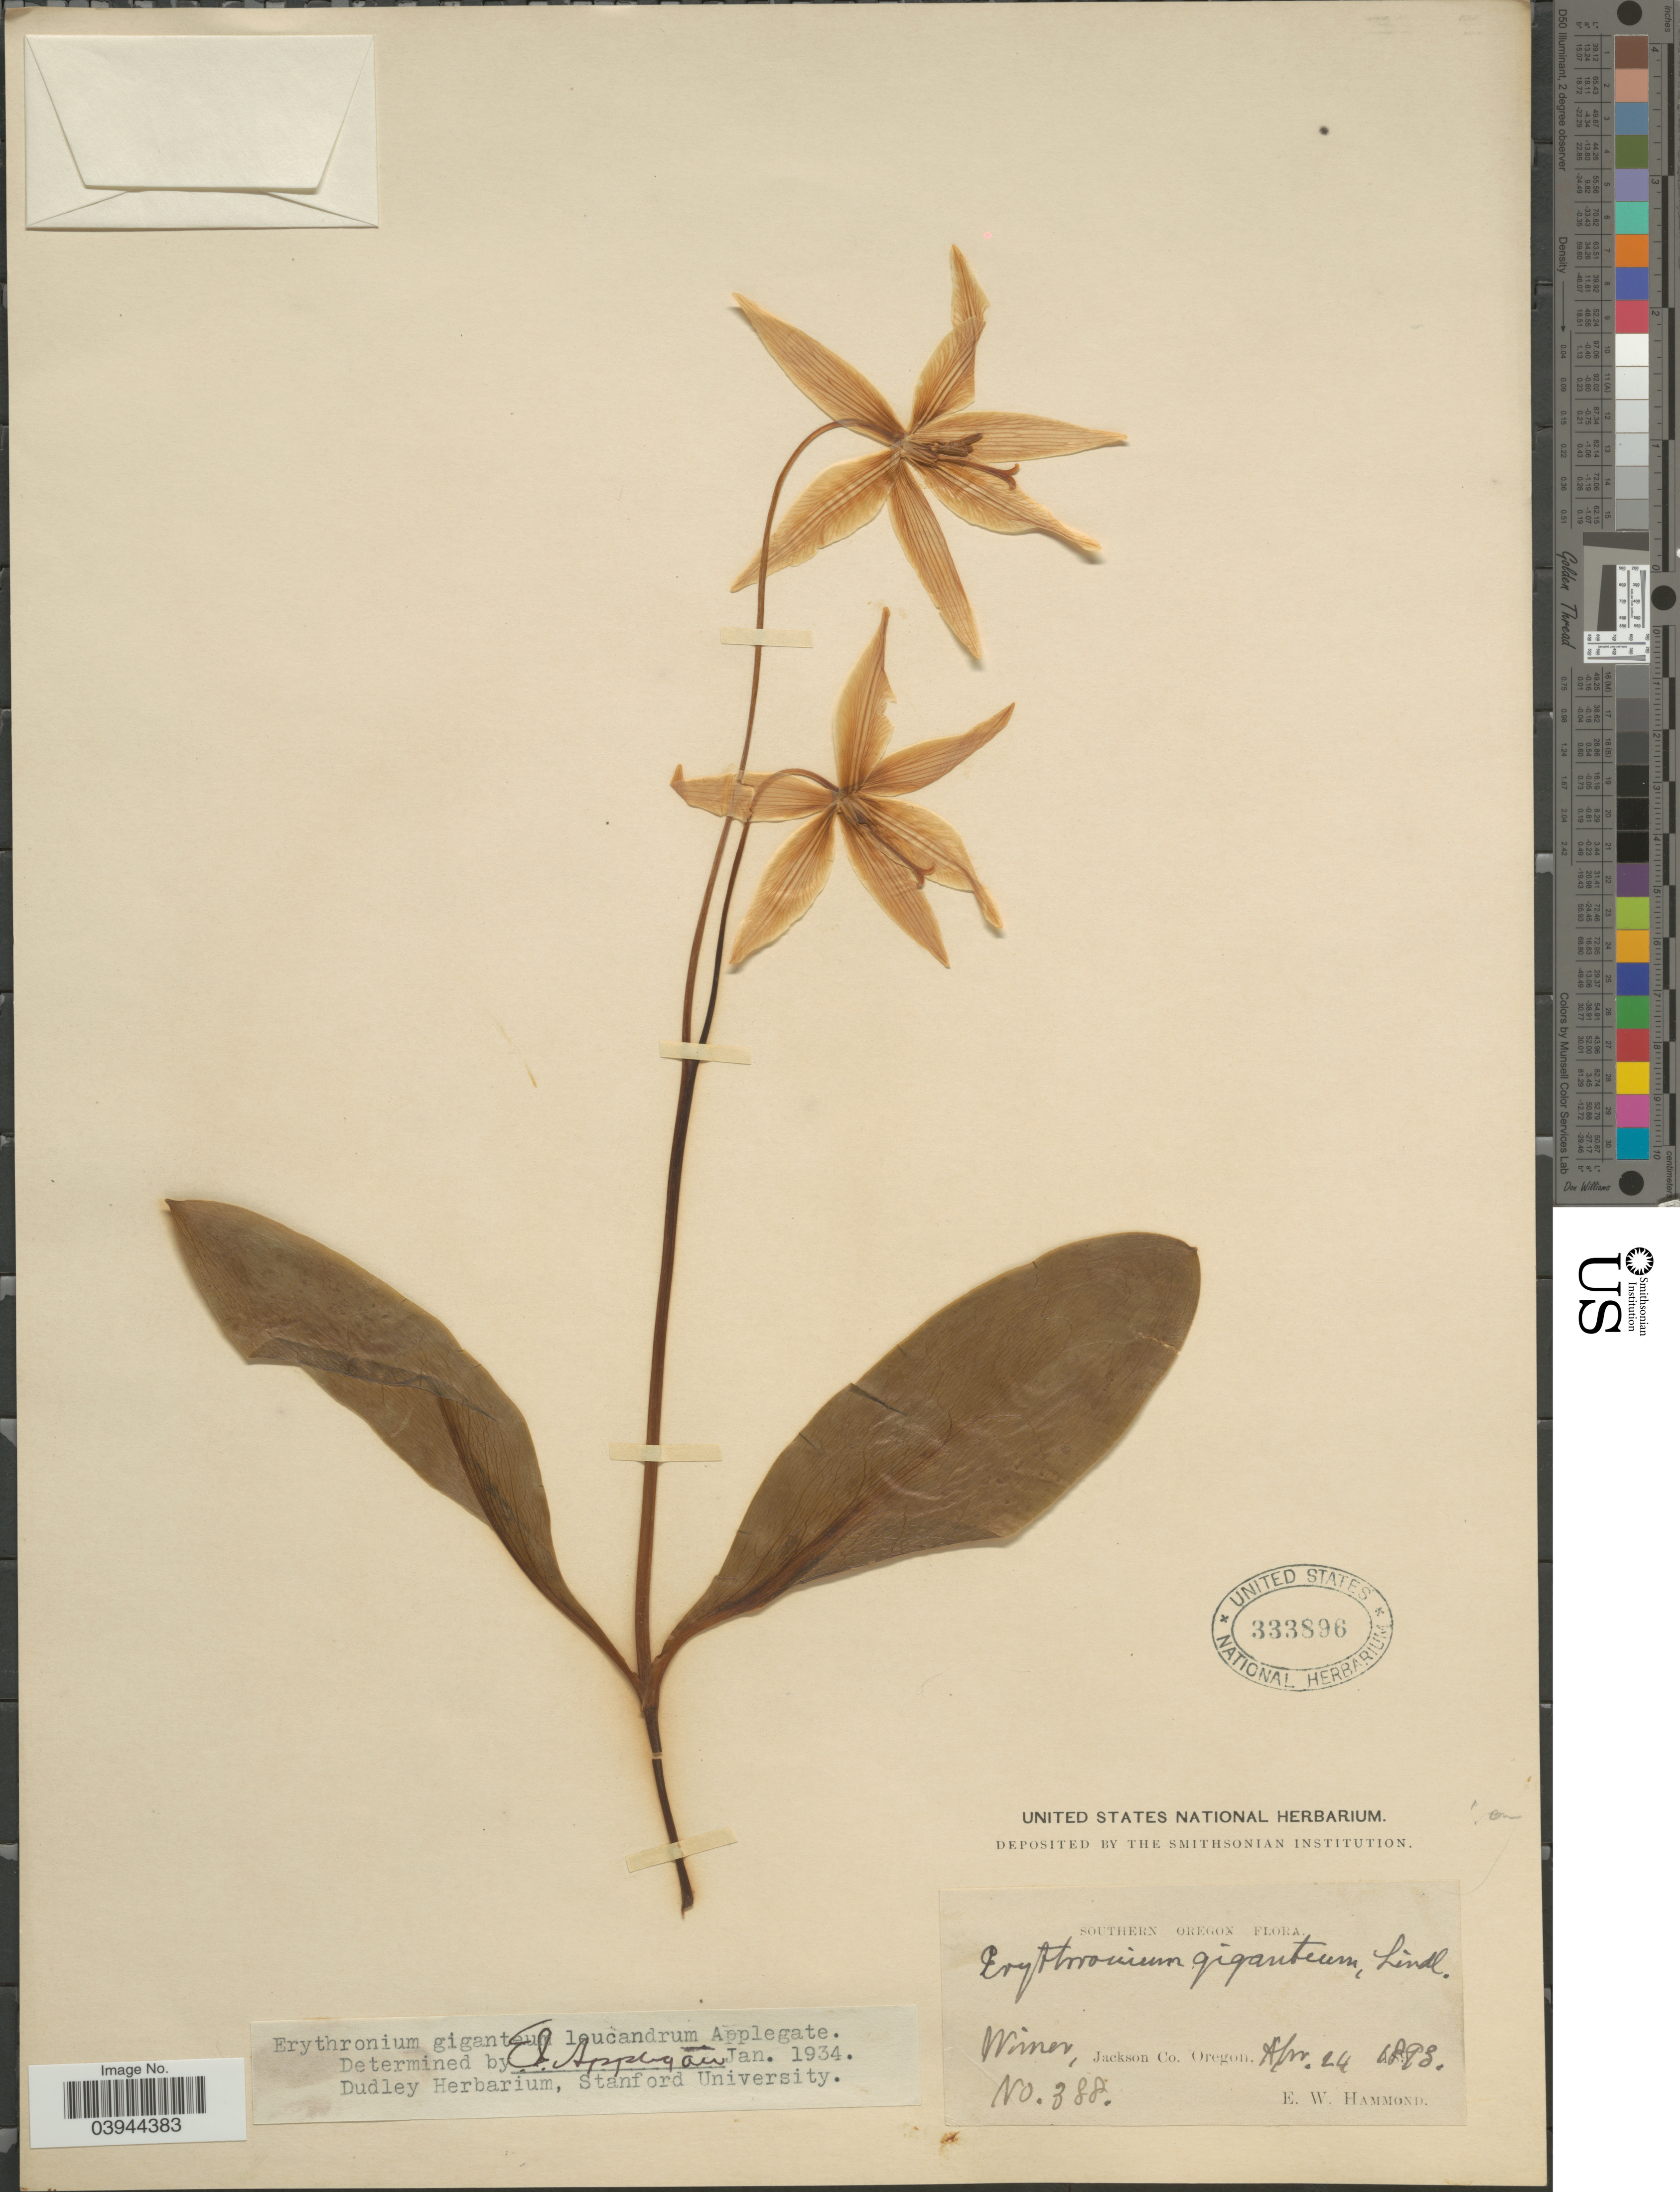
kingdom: Plantae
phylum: Tracheophyta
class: Liliopsida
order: Liliales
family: Liliaceae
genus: Erythronium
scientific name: Erythronium giganteum subsp. leucandrum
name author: Applegate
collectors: E. Hammond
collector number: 388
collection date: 1893-04-24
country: United States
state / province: Oregon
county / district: Jackson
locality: Southern Oregon. Wimer, Jackson Co.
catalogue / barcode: US 333896